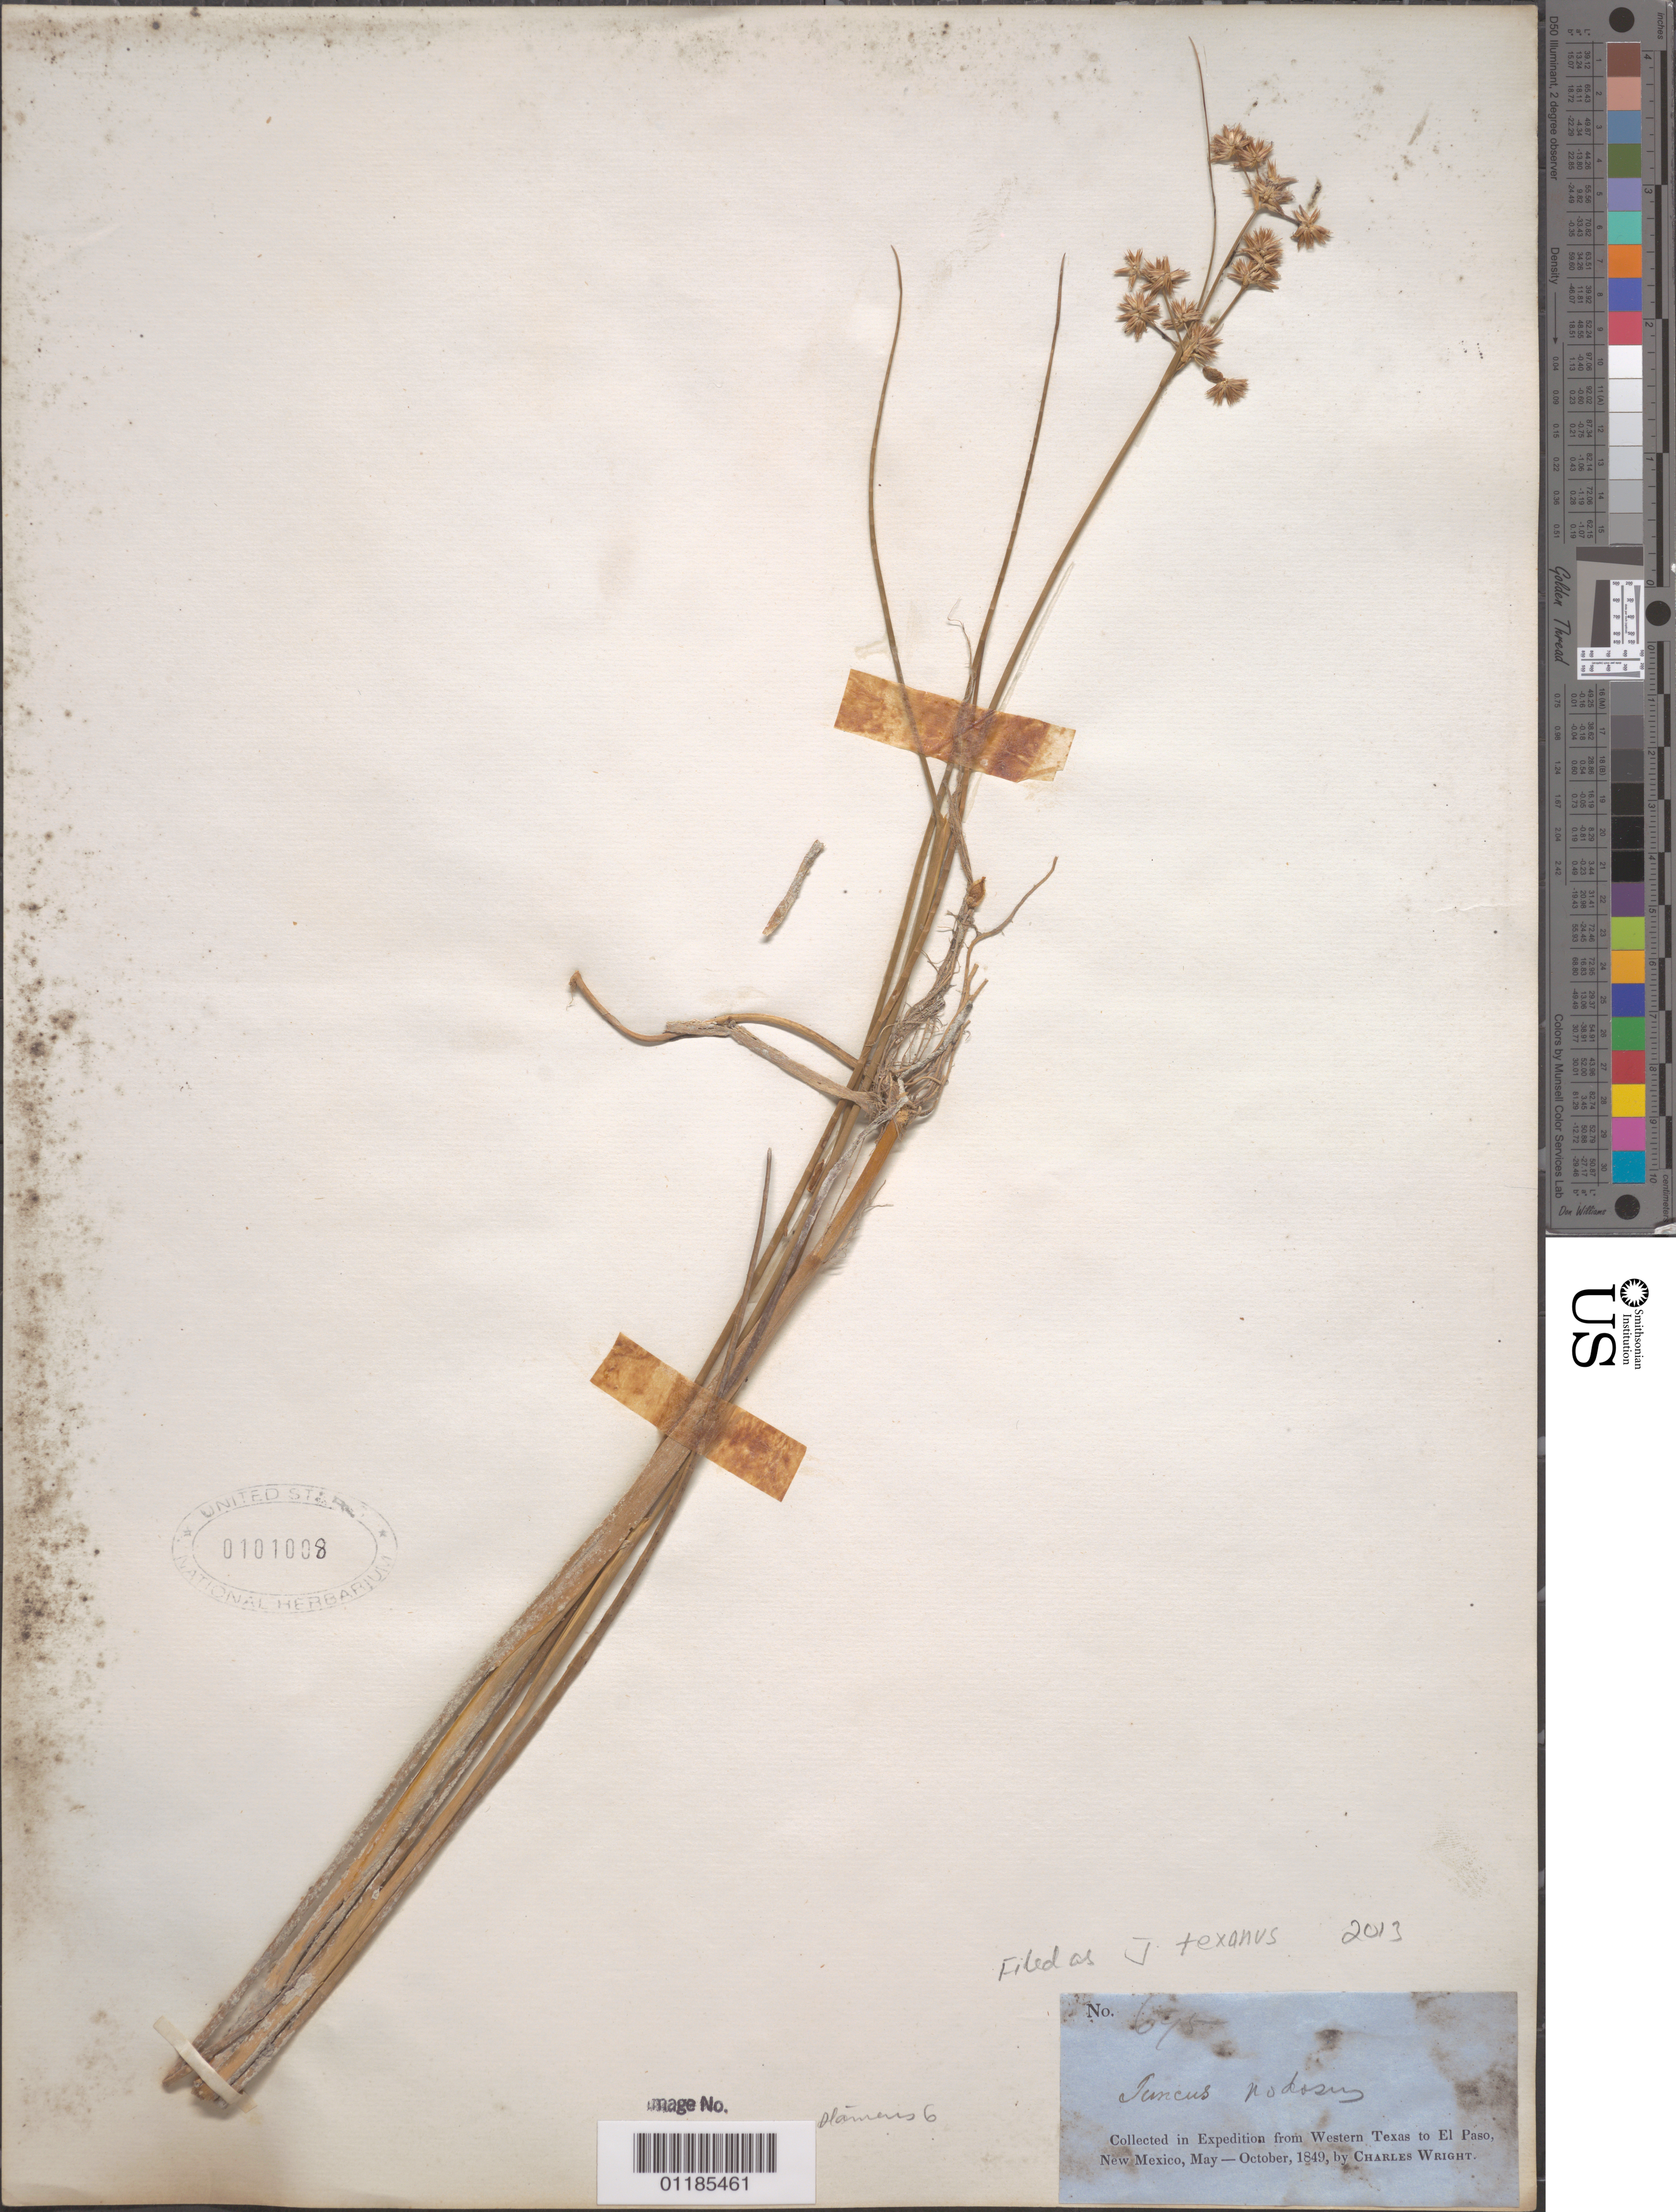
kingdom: Plantae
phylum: Tracheophyta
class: Liliopsida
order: Poales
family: Juncaceae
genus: Juncus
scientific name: Juncus texanus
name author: (Engelm.) Coville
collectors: C. Wright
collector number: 69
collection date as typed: May 1849 to -- Oct 1849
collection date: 1849-05/1849-10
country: United States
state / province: New Mexico / Texas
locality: W Texas to El Paso, New Mexico.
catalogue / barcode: US 101008